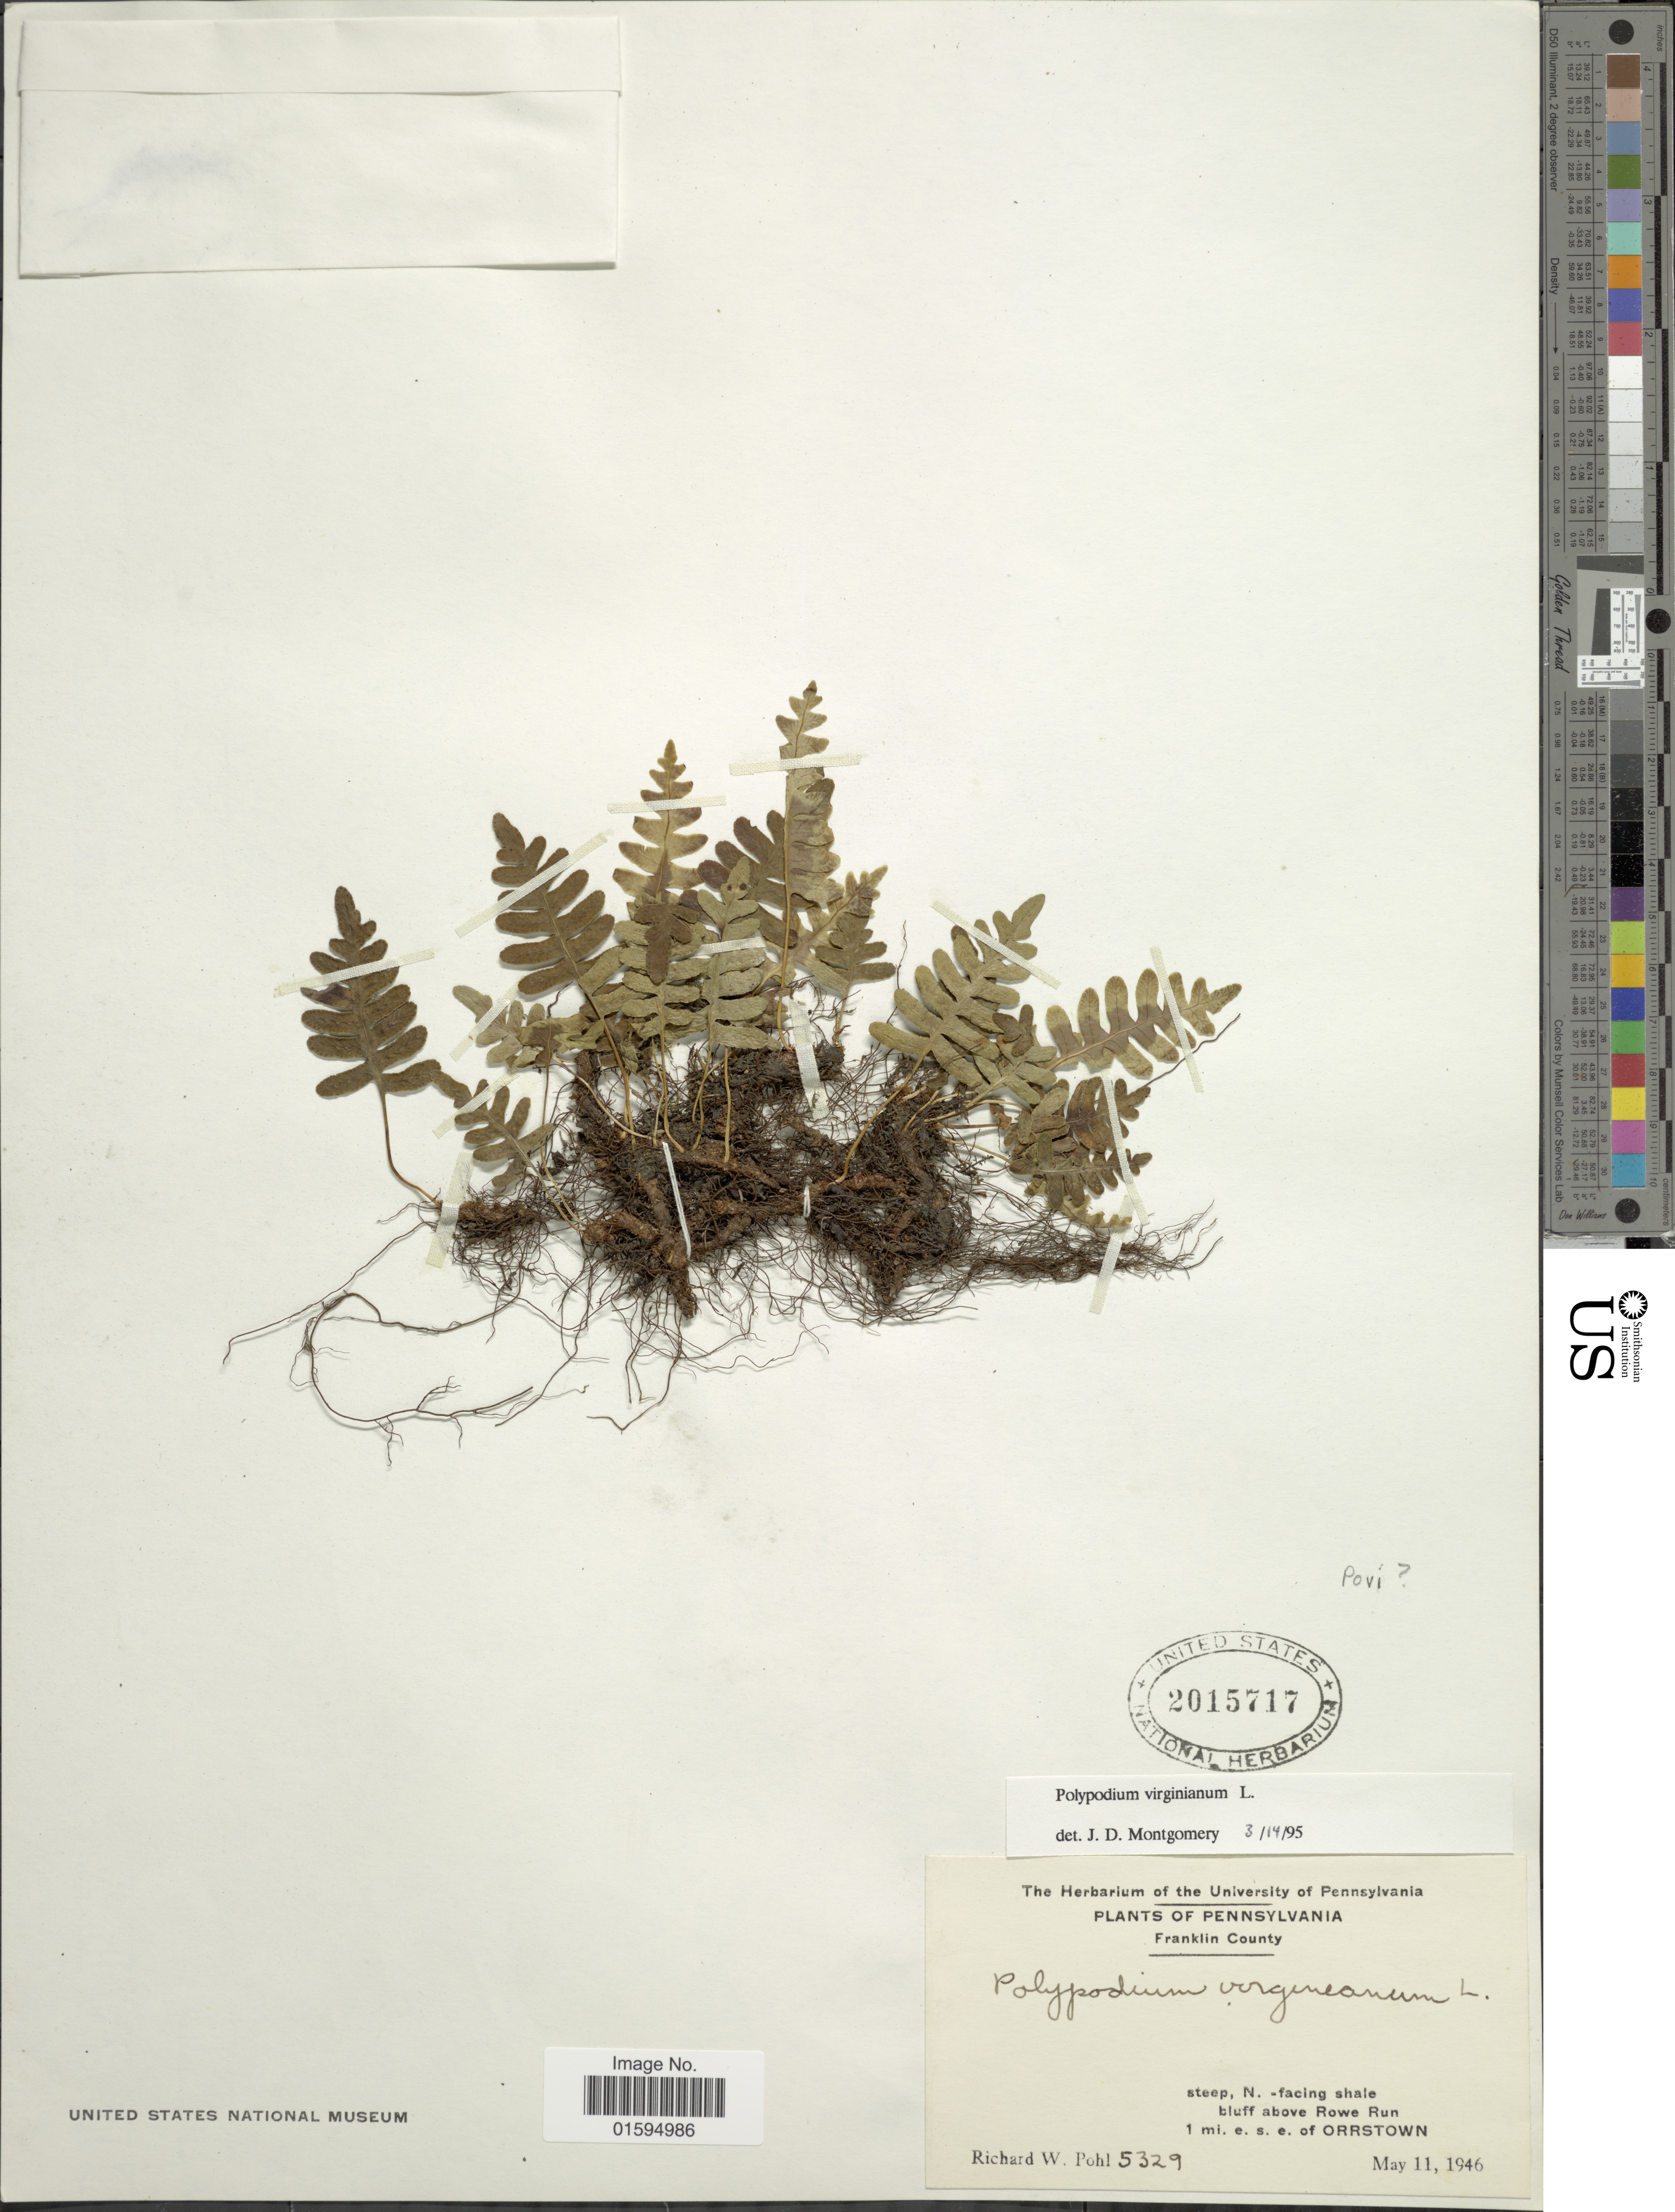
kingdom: Plantae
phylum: Tracheophyta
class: Polypodiopsida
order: Polypodiales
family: Polypodiaceae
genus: Polypodium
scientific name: Polypodium virginianum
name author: L.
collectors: R. W. Pohl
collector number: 5329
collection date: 1946-05-22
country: United States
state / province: Pennsylvania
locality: Franklin County, Steep N. - Facing shale bluff above Rowe Run 1 mi e.s.e of Orrstown.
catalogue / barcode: US 2015717